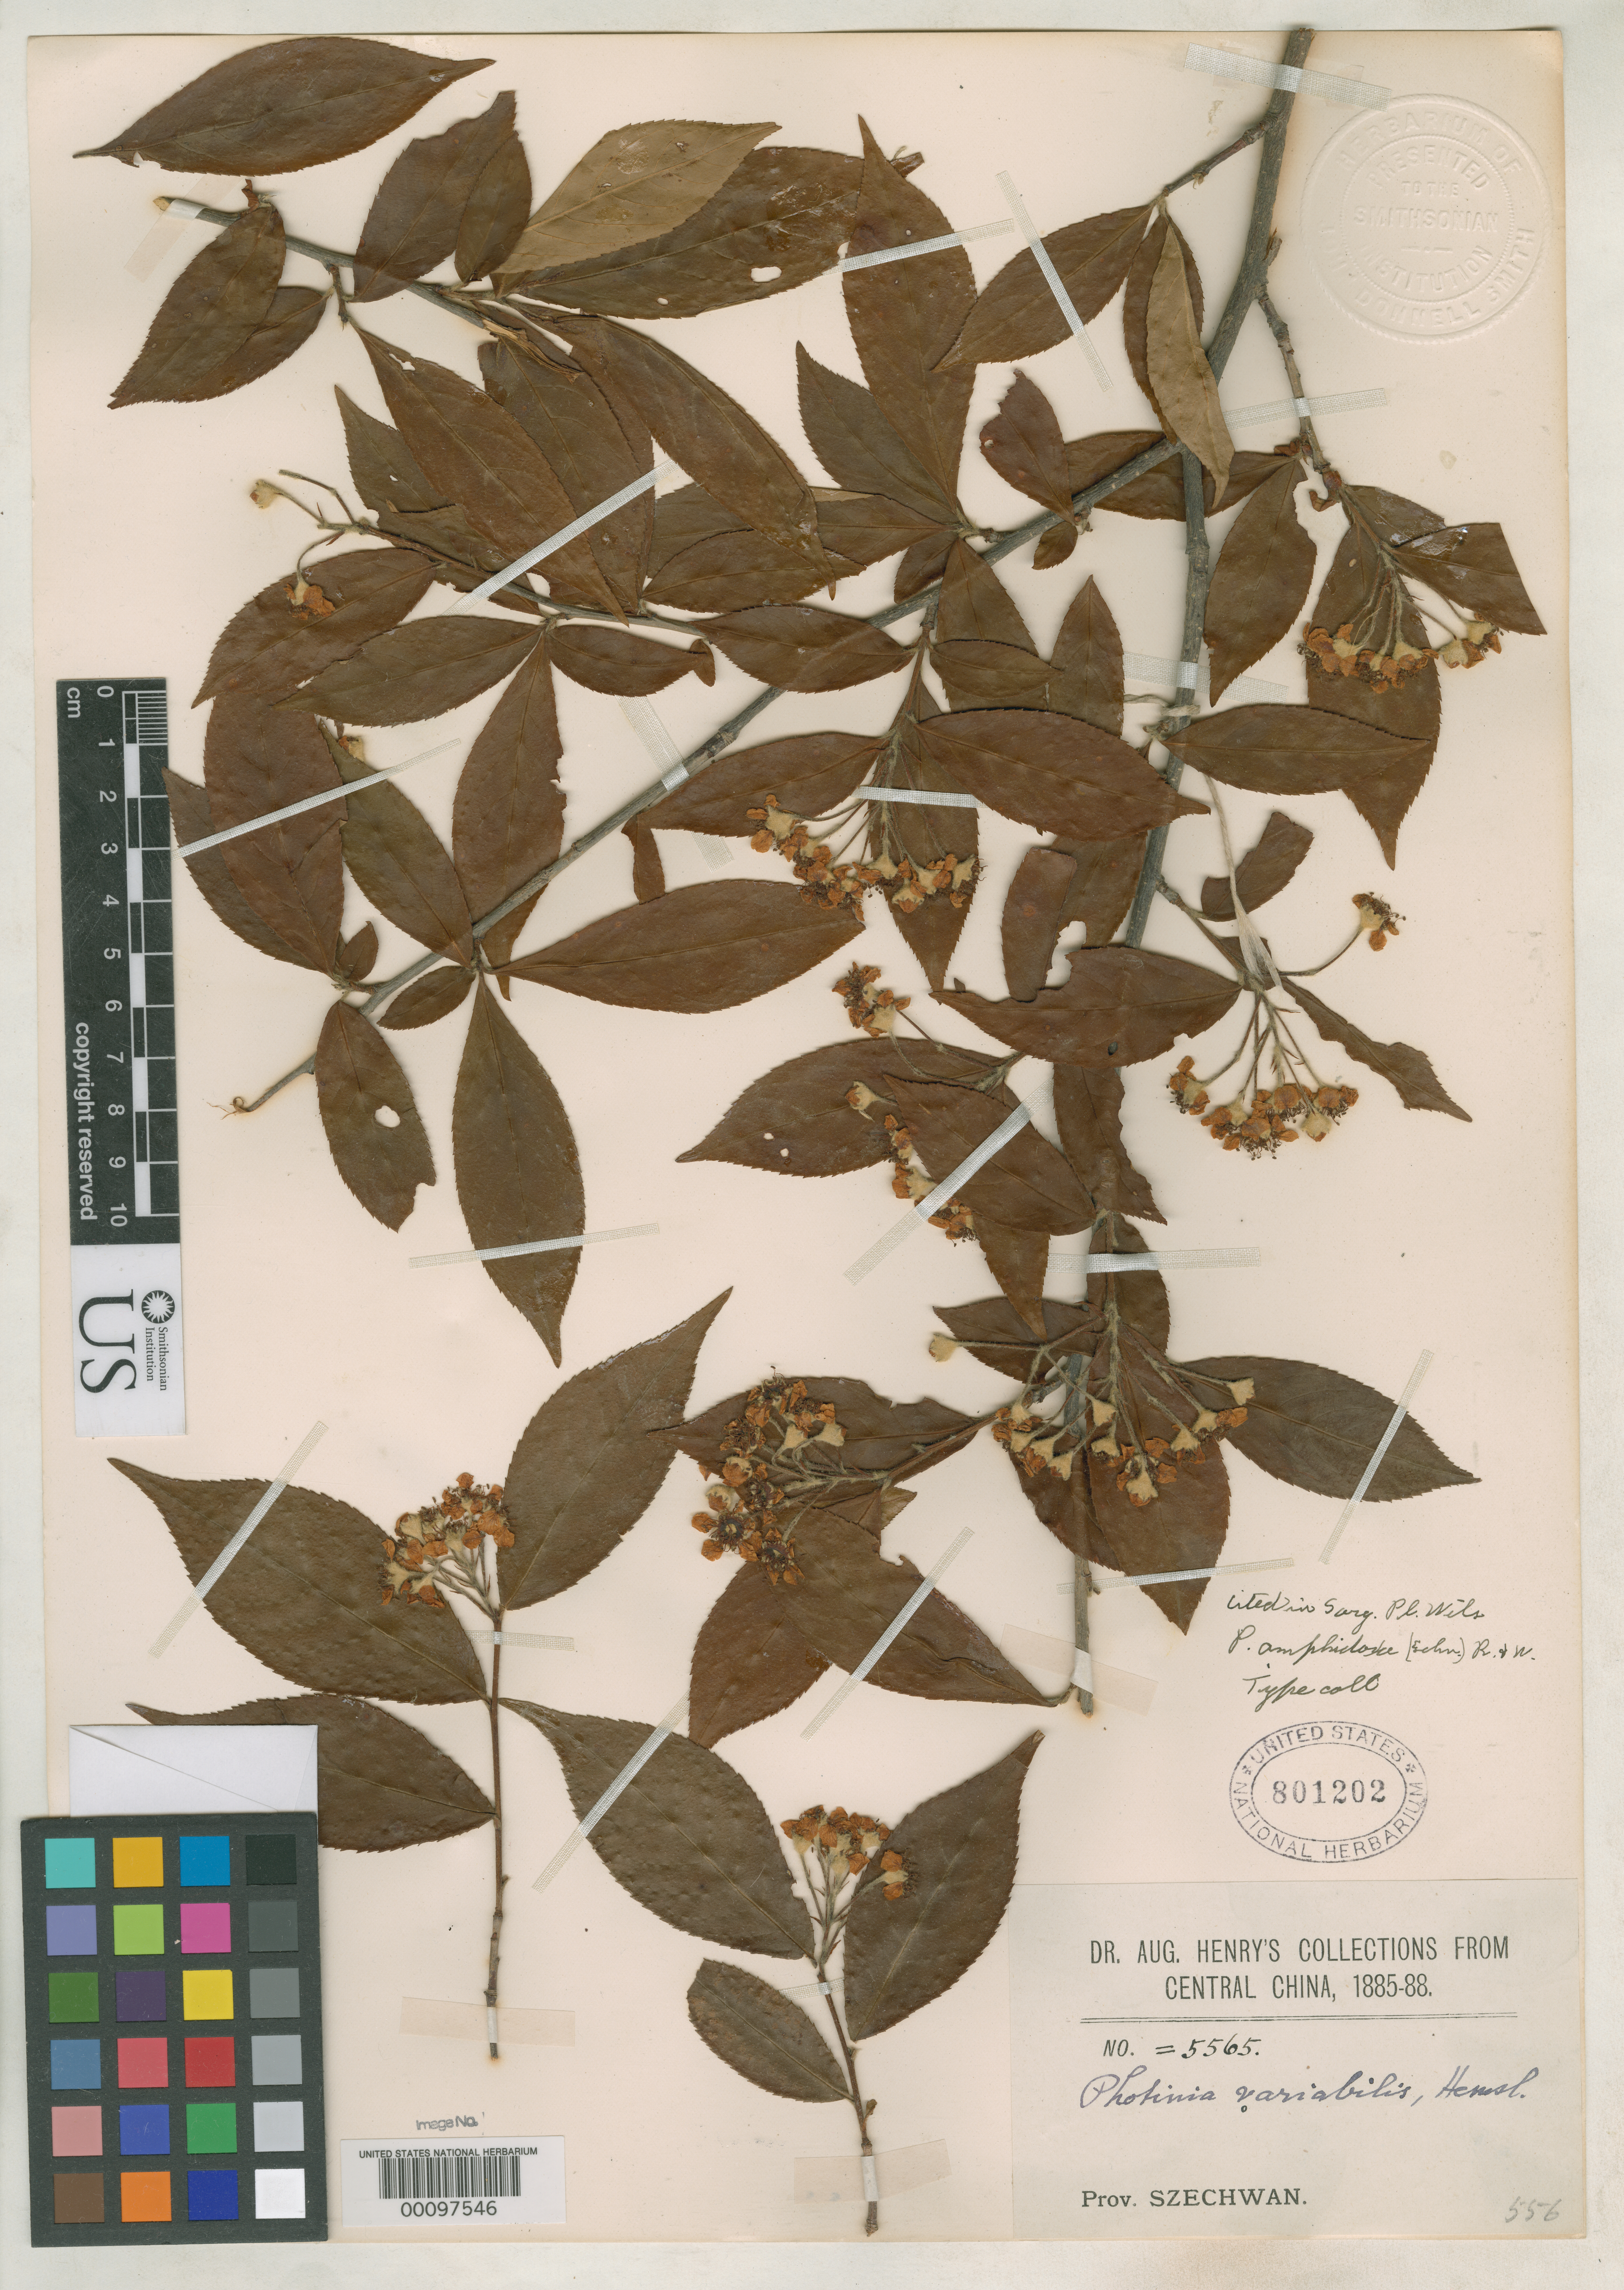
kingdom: Plantae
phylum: Tracheophyta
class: Magnoliopsida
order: Rosales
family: Rosaceae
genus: Stranvaesia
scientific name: Stranvaesia amphidoxa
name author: C.K. Schneid.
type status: Isotype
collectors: A. Henry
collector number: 5565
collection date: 1885/1888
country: China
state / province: Sichuan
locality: Central China. Prov. Szechwan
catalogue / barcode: US 801202